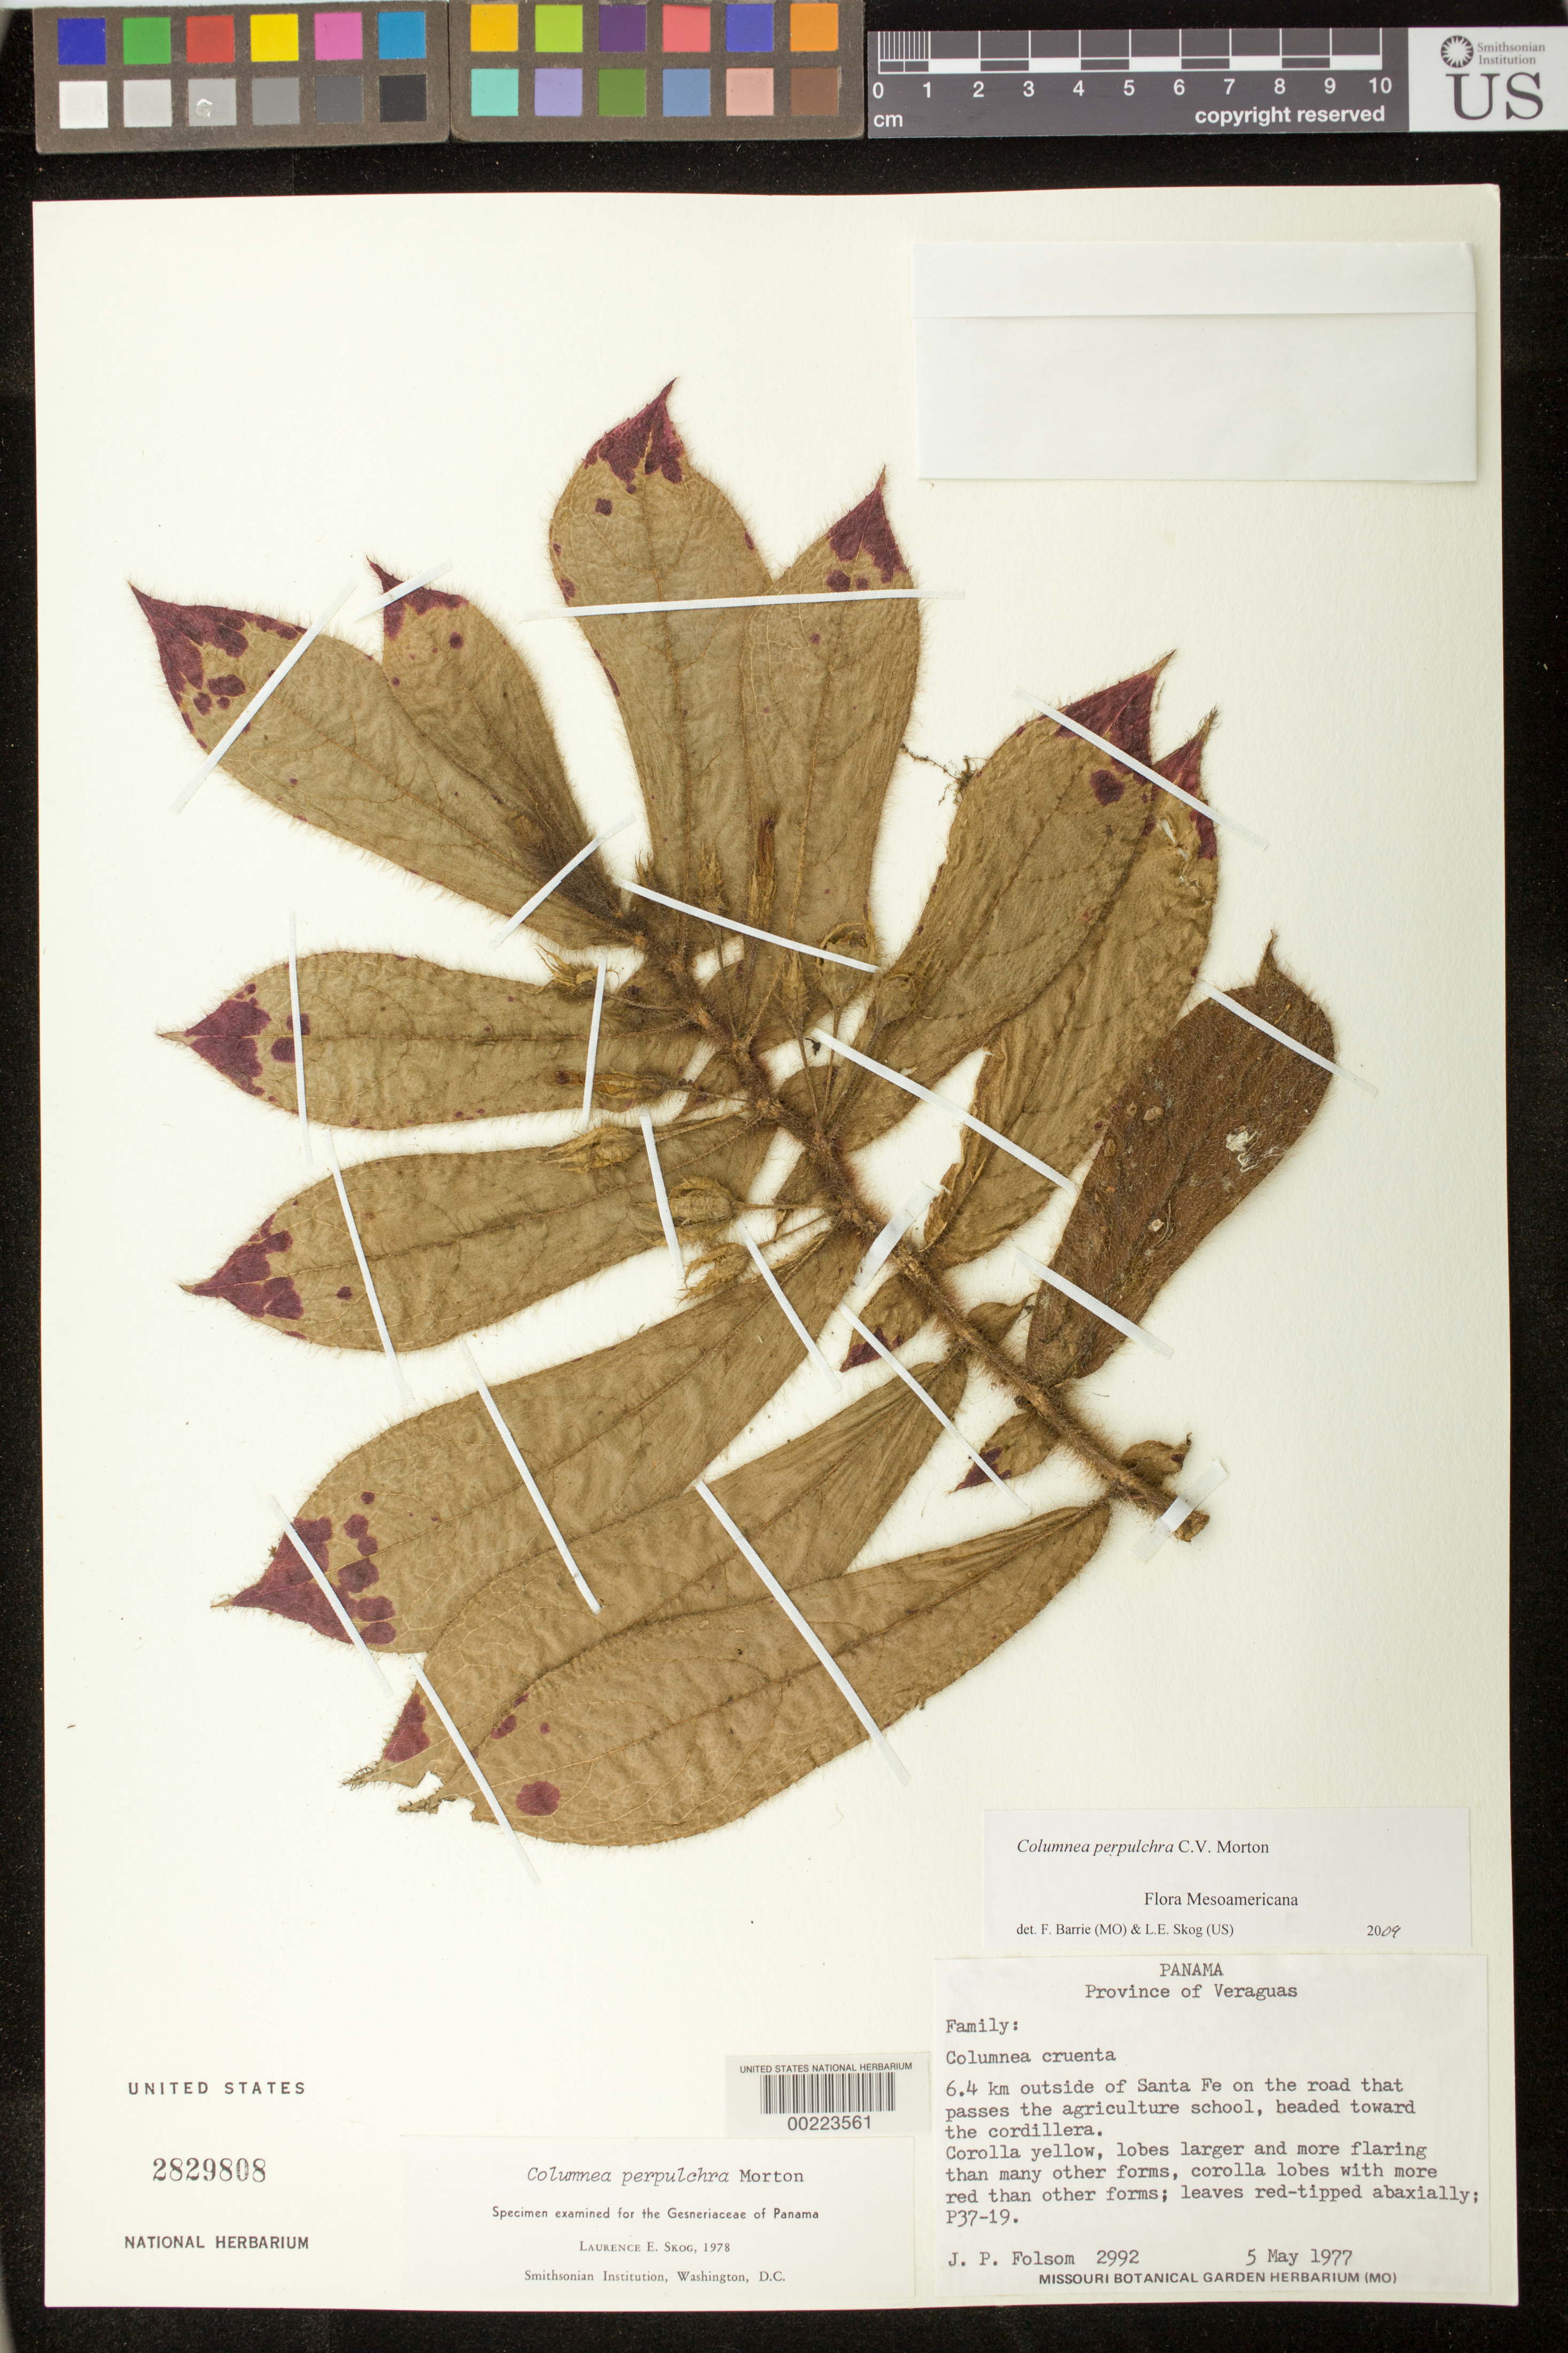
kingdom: Plantae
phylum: Tracheophyta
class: Magnoliopsida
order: Lamiales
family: Gesneriaceae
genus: Columnea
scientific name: Columnea perpulchra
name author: C.V. Morton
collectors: J. P. Folsom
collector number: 2992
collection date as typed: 05 May 1977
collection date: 1977-05-05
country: Panama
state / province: Veraguas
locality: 6.4 km outside of Santa Fe on the road that passes the Agriculture School, headed toward the cordillera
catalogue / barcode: US 2829808